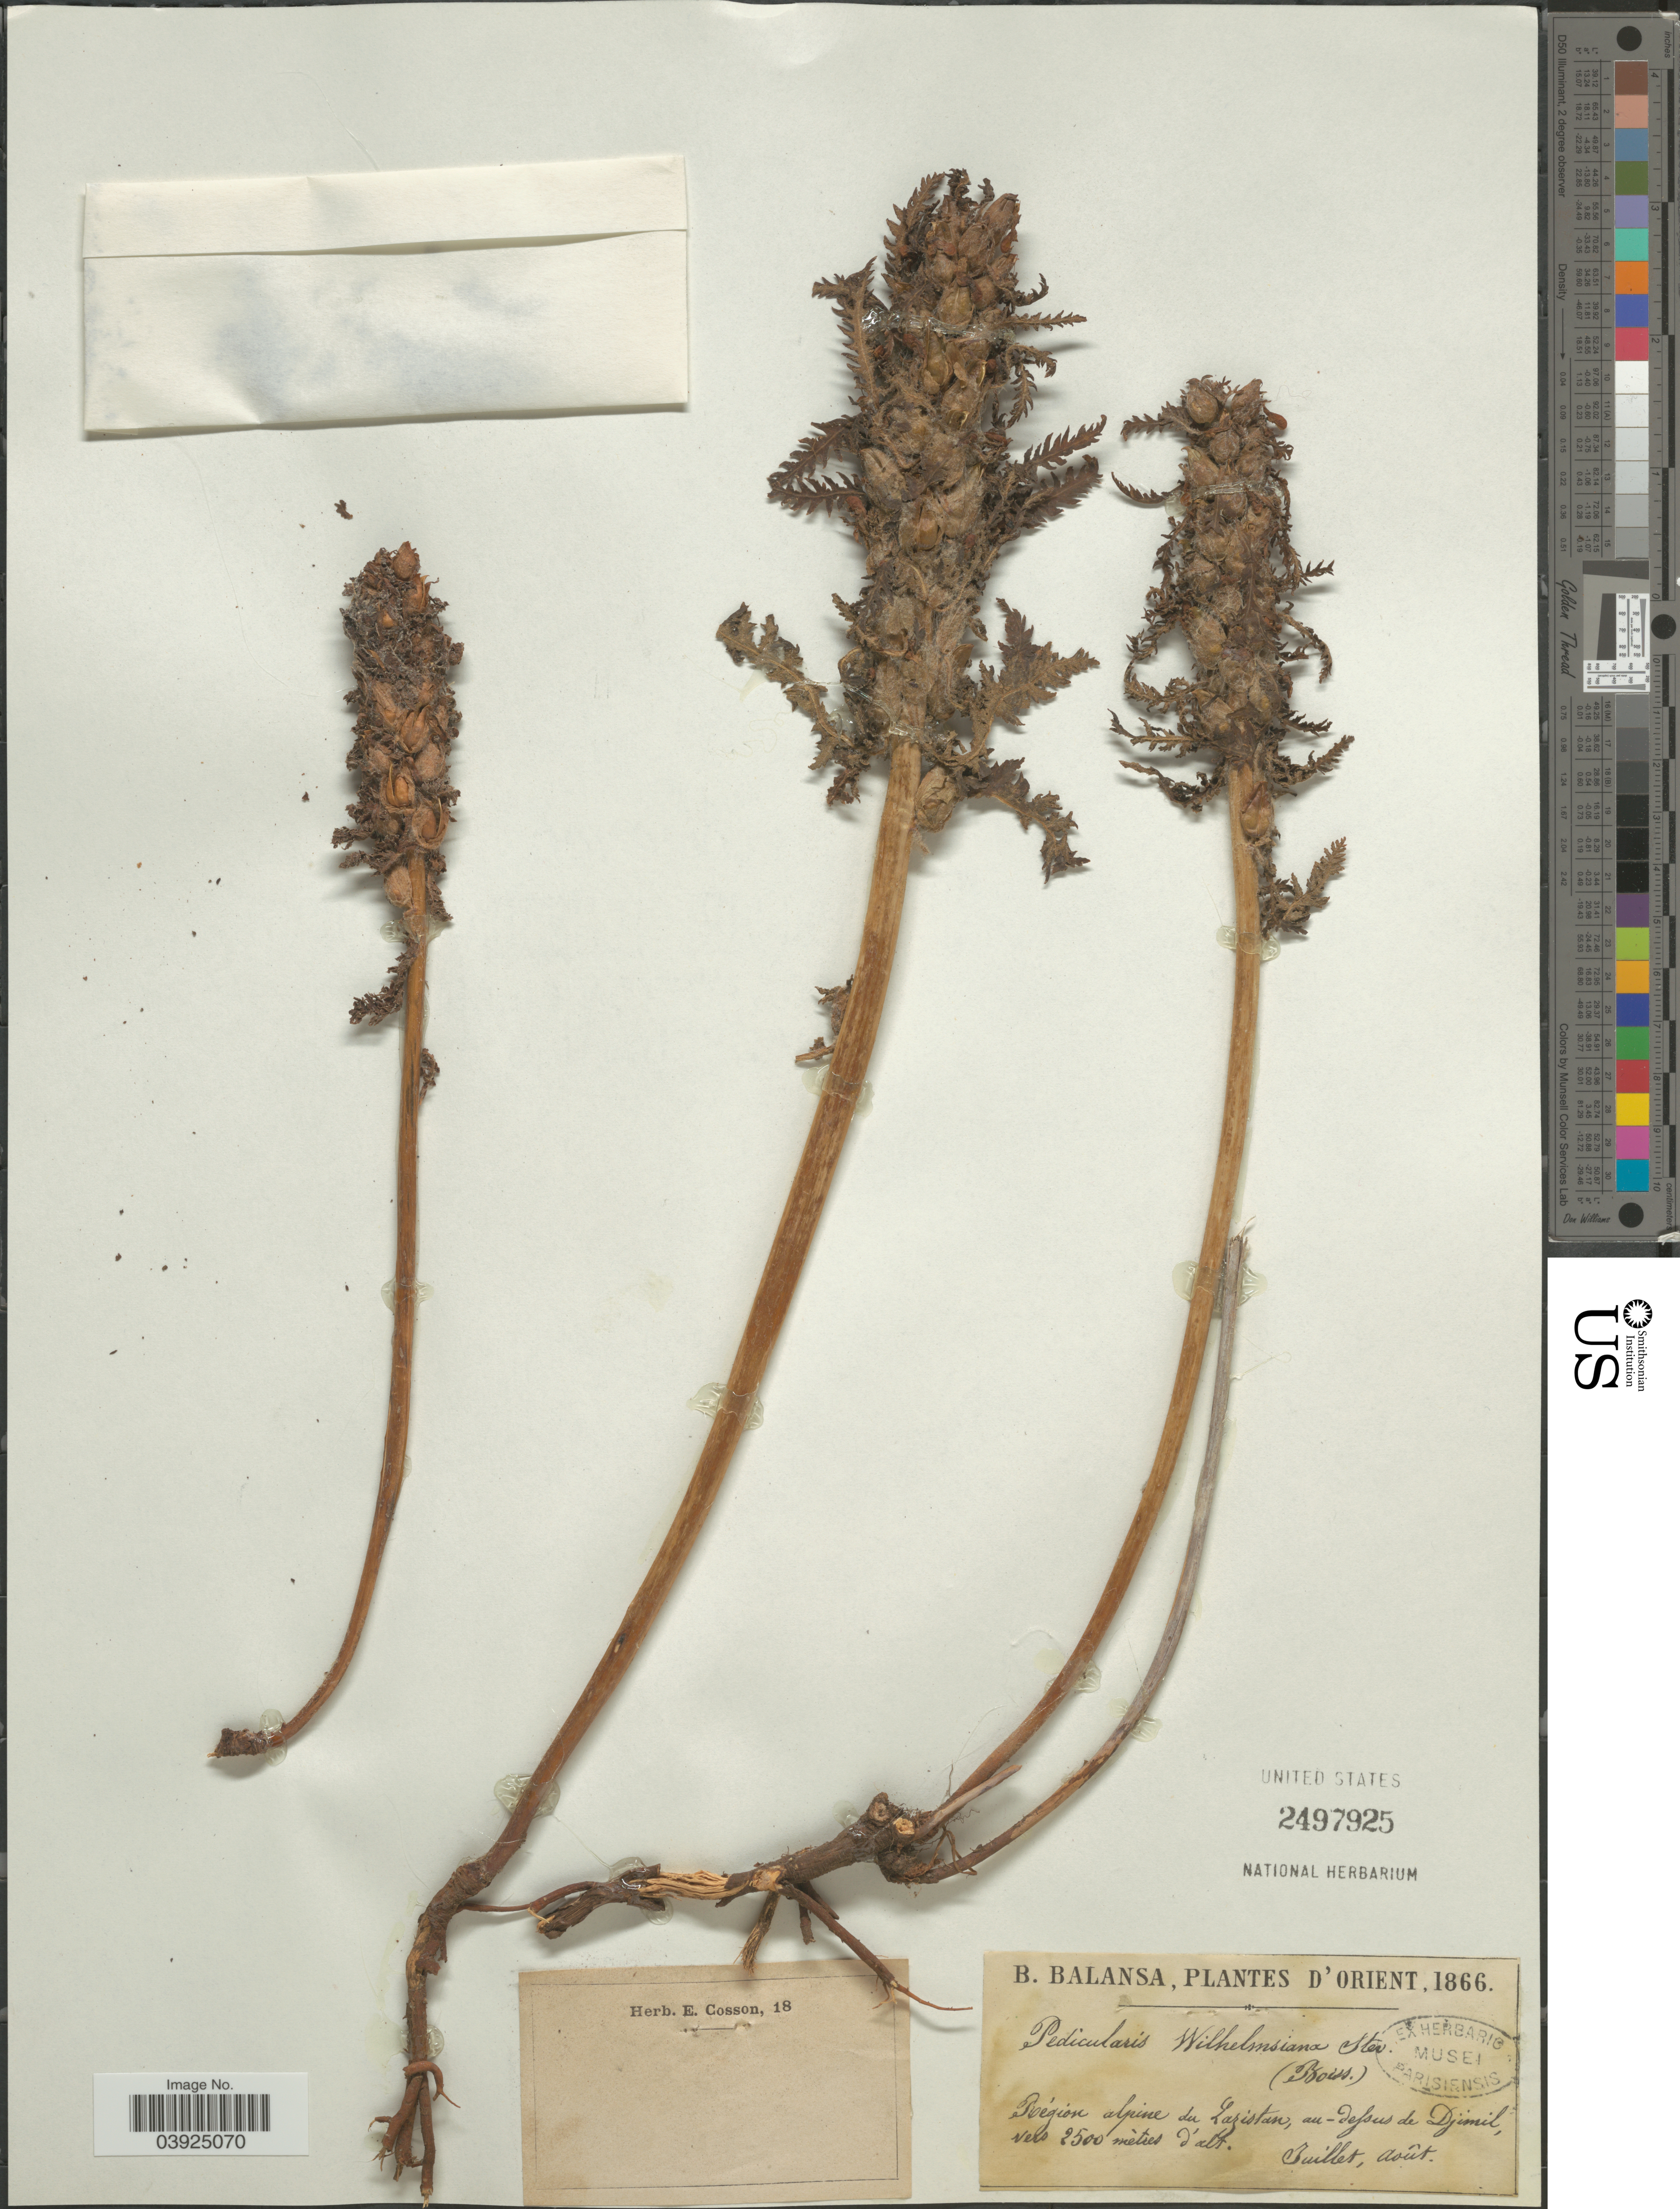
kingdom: Plantae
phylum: Tracheophyta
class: Magnoliopsida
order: Lamiales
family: Orobanchaceae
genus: Pedicularis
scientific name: Pedicularis wilhelmsiana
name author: Fisch. ex M. Bieb.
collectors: B. Balansa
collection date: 1866-07/1866-08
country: Turkey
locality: D'Orient. Région alpine du Lazistan, au-dessus de Djimil.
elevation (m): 2500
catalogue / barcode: US 2497925